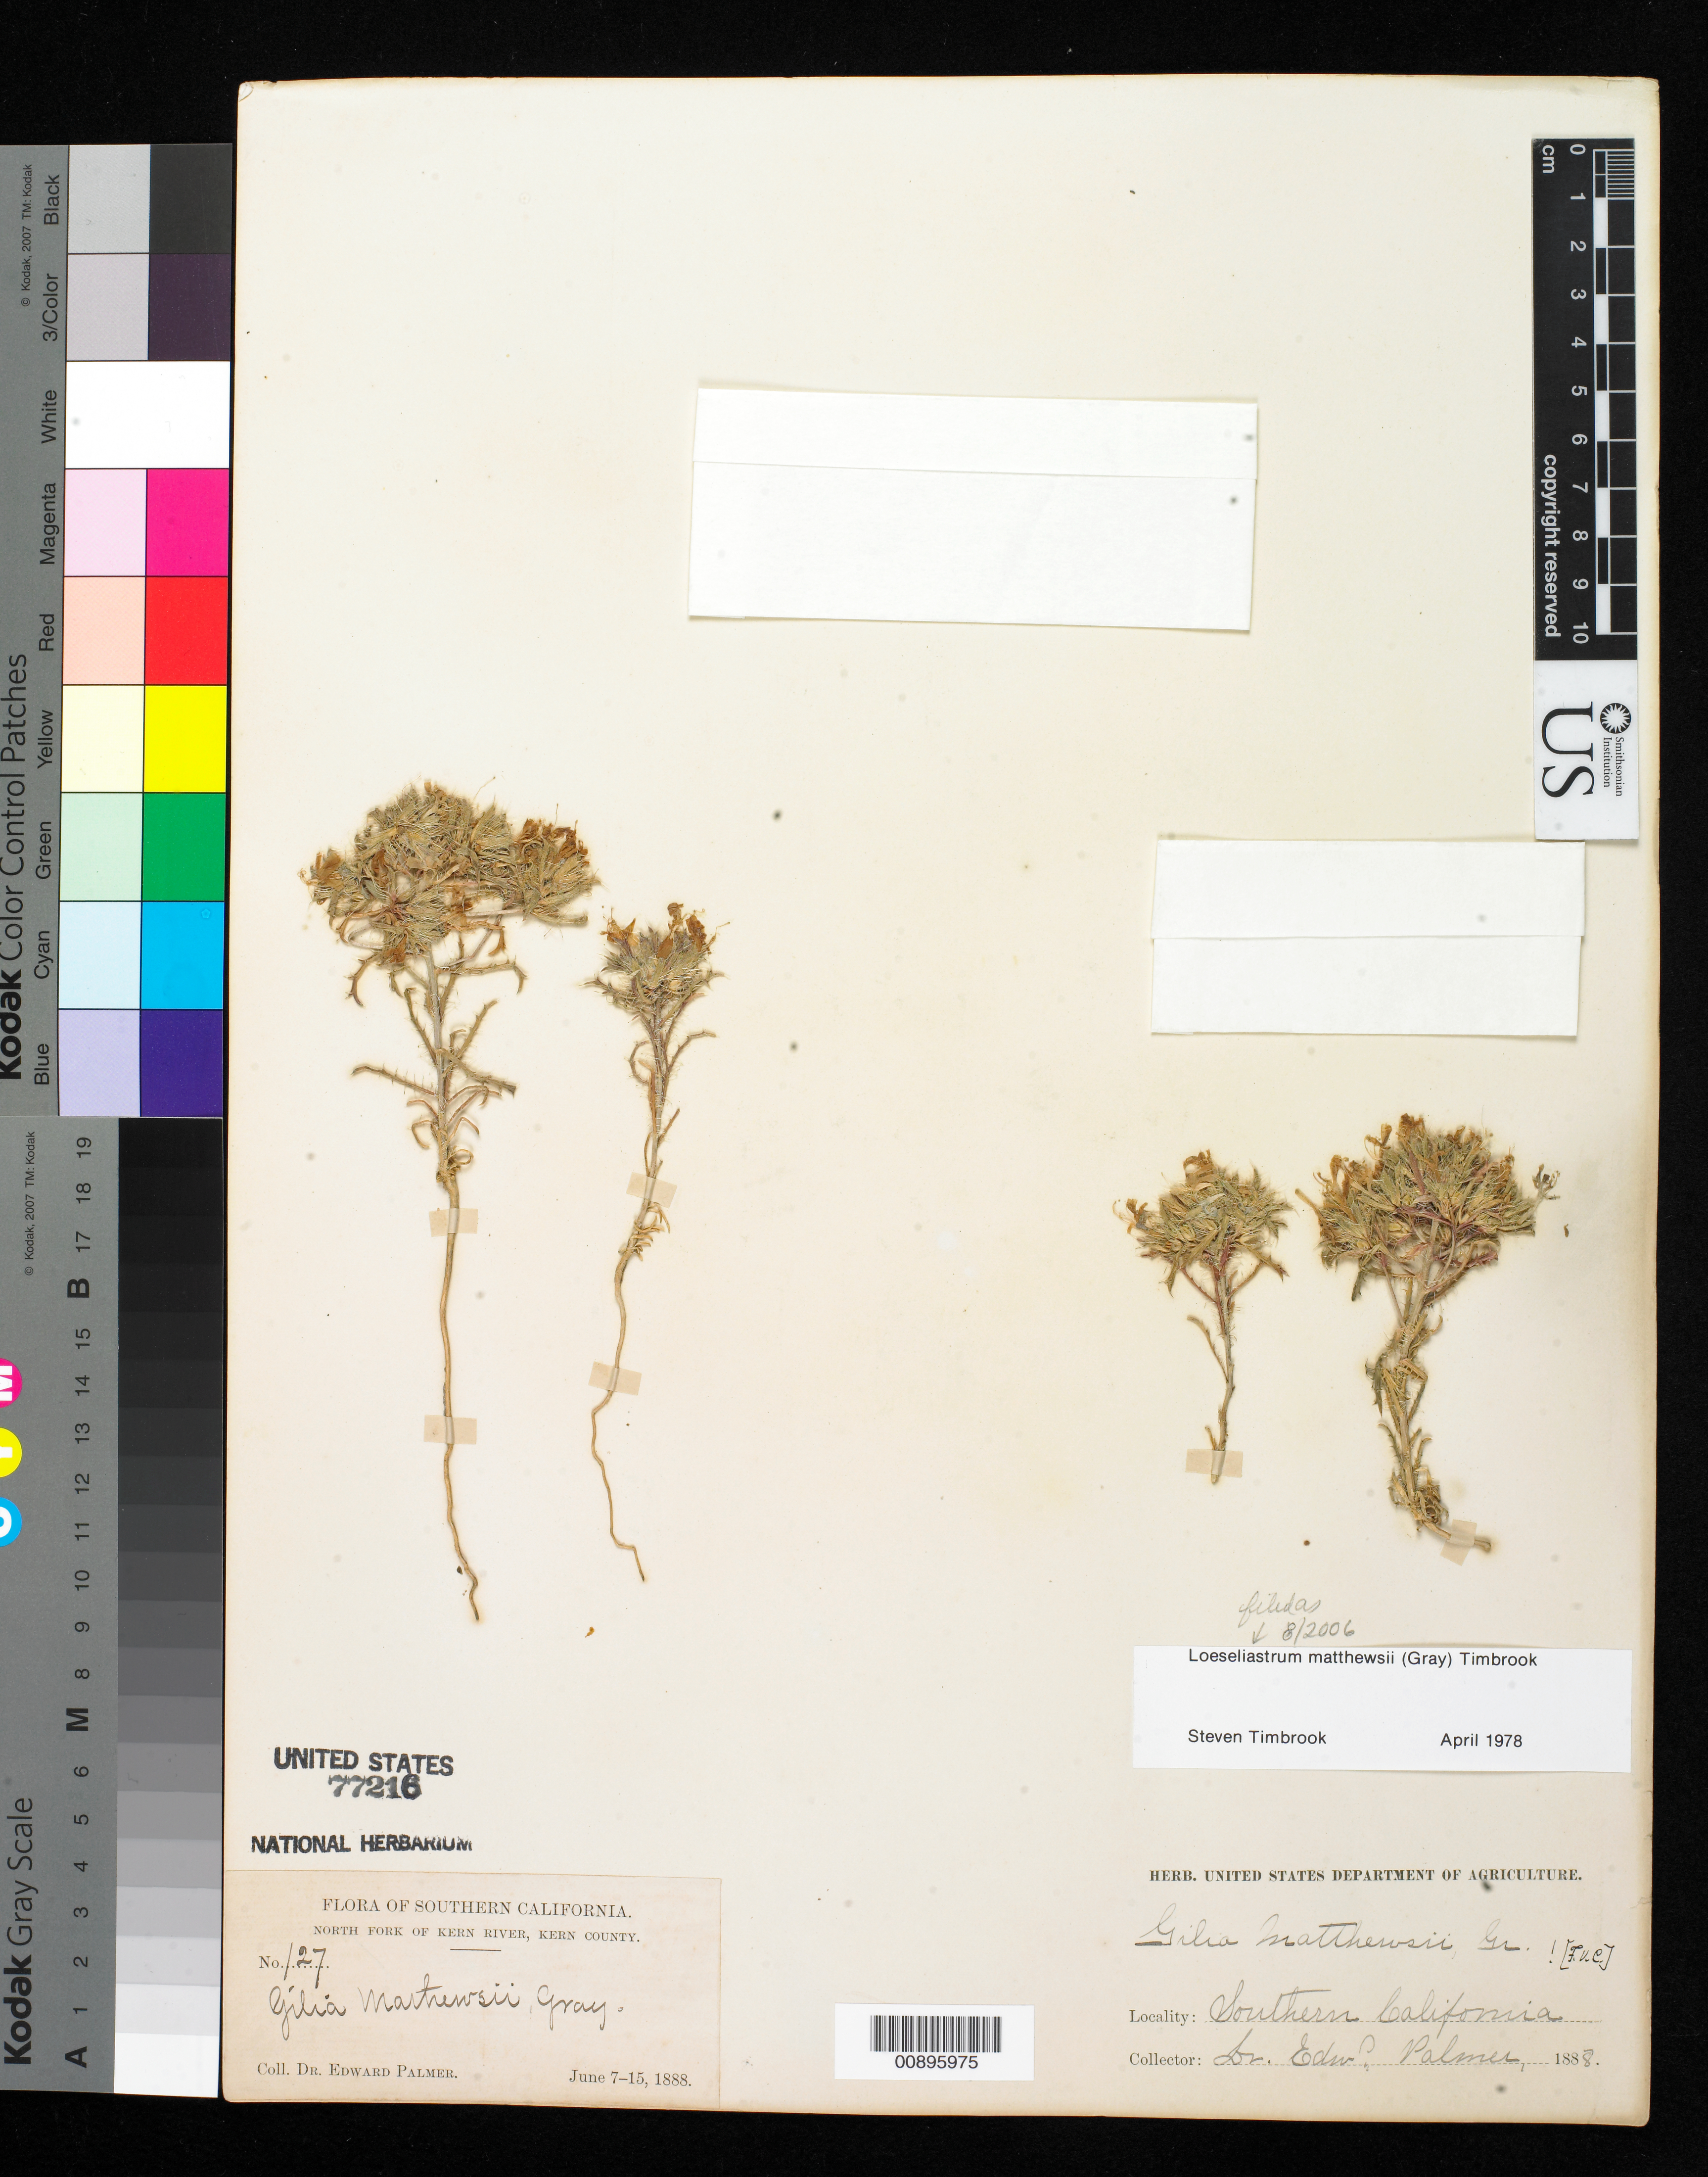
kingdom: Plantae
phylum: Tracheophyta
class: Magnoliopsida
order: Ericales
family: Polemoniaceae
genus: Loeseliastrum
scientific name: Loeseliastrum matthewsii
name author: (A. Gray) Timbrook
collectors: E. Palmer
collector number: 127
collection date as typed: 07 Jun 1888 to 15 Jun 1888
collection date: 1888-06-07/1888-06-15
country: United States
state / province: California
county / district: Kern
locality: North Fork of Kern River, Kern County, Southern California.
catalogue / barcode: US 77216